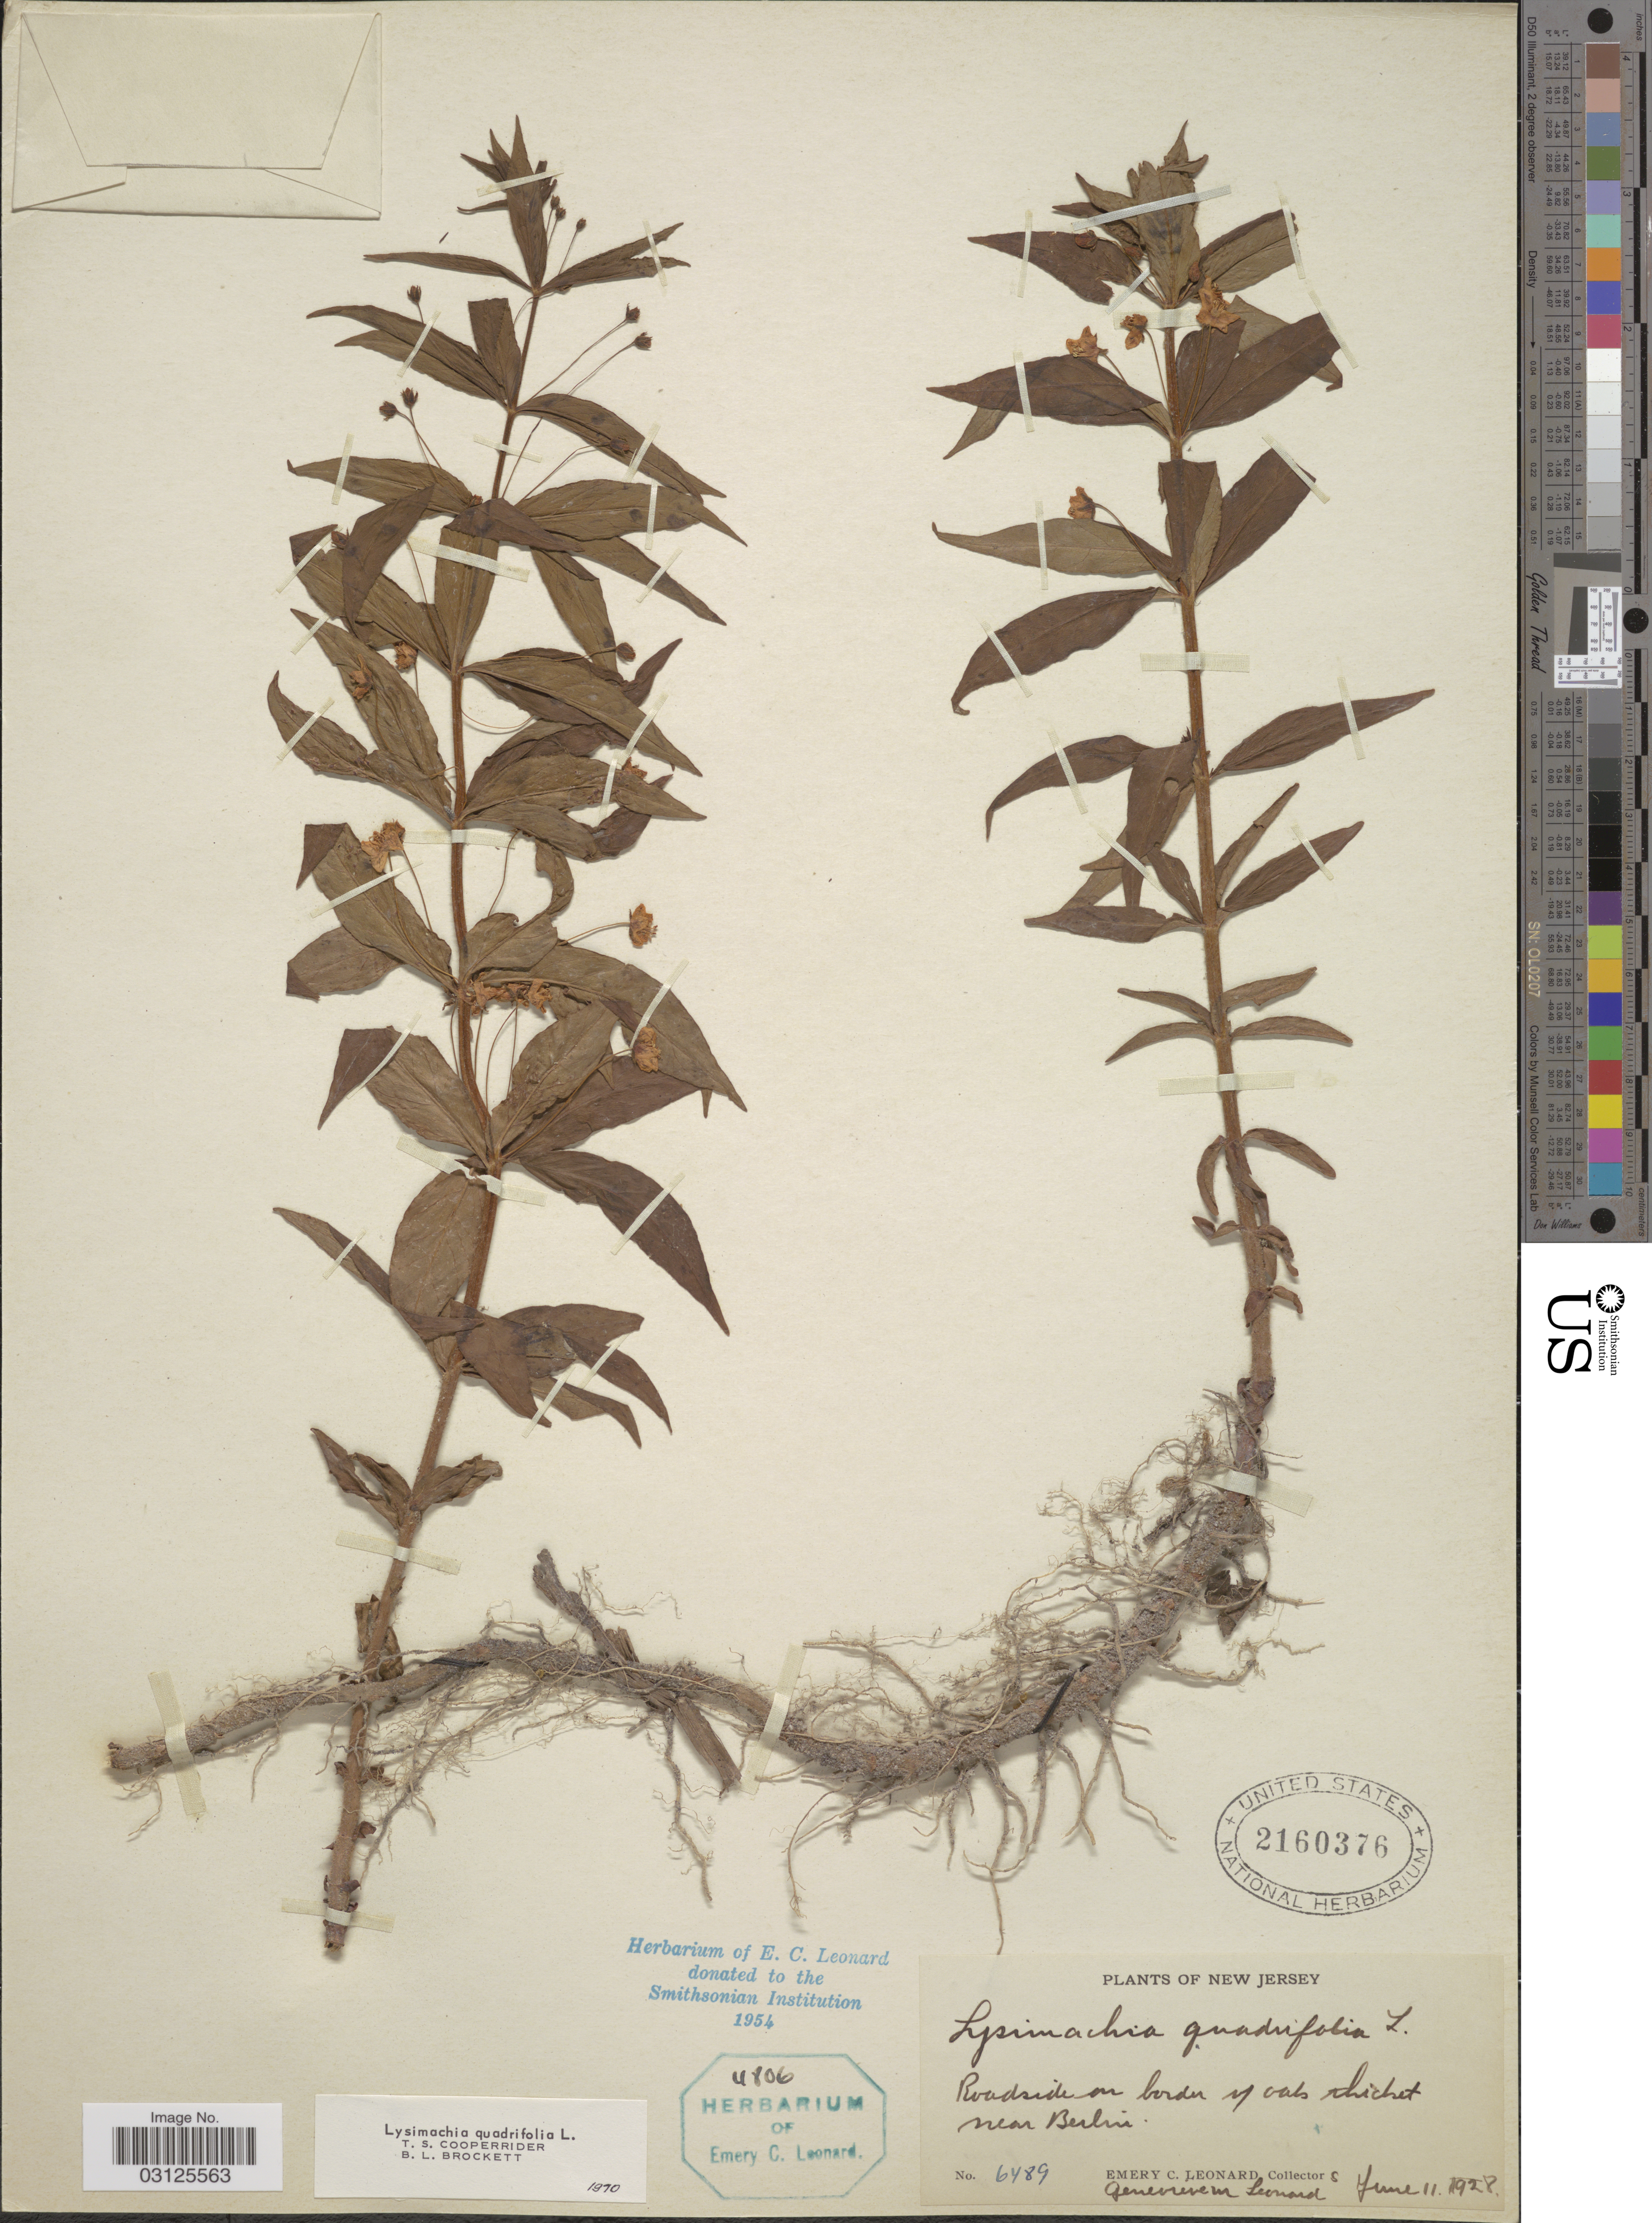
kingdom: Plantae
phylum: Tracheophyta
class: Magnoliopsida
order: Ericales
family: Primulaceae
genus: Lysimachia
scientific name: Lysimachia quadrifolia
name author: L.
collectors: E. C. Leonard & G. M. Leonard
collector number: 6489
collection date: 1928-06-11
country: United States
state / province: New Jersey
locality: Roadside on border of oak thicket near Berlin.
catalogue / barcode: US 2160376